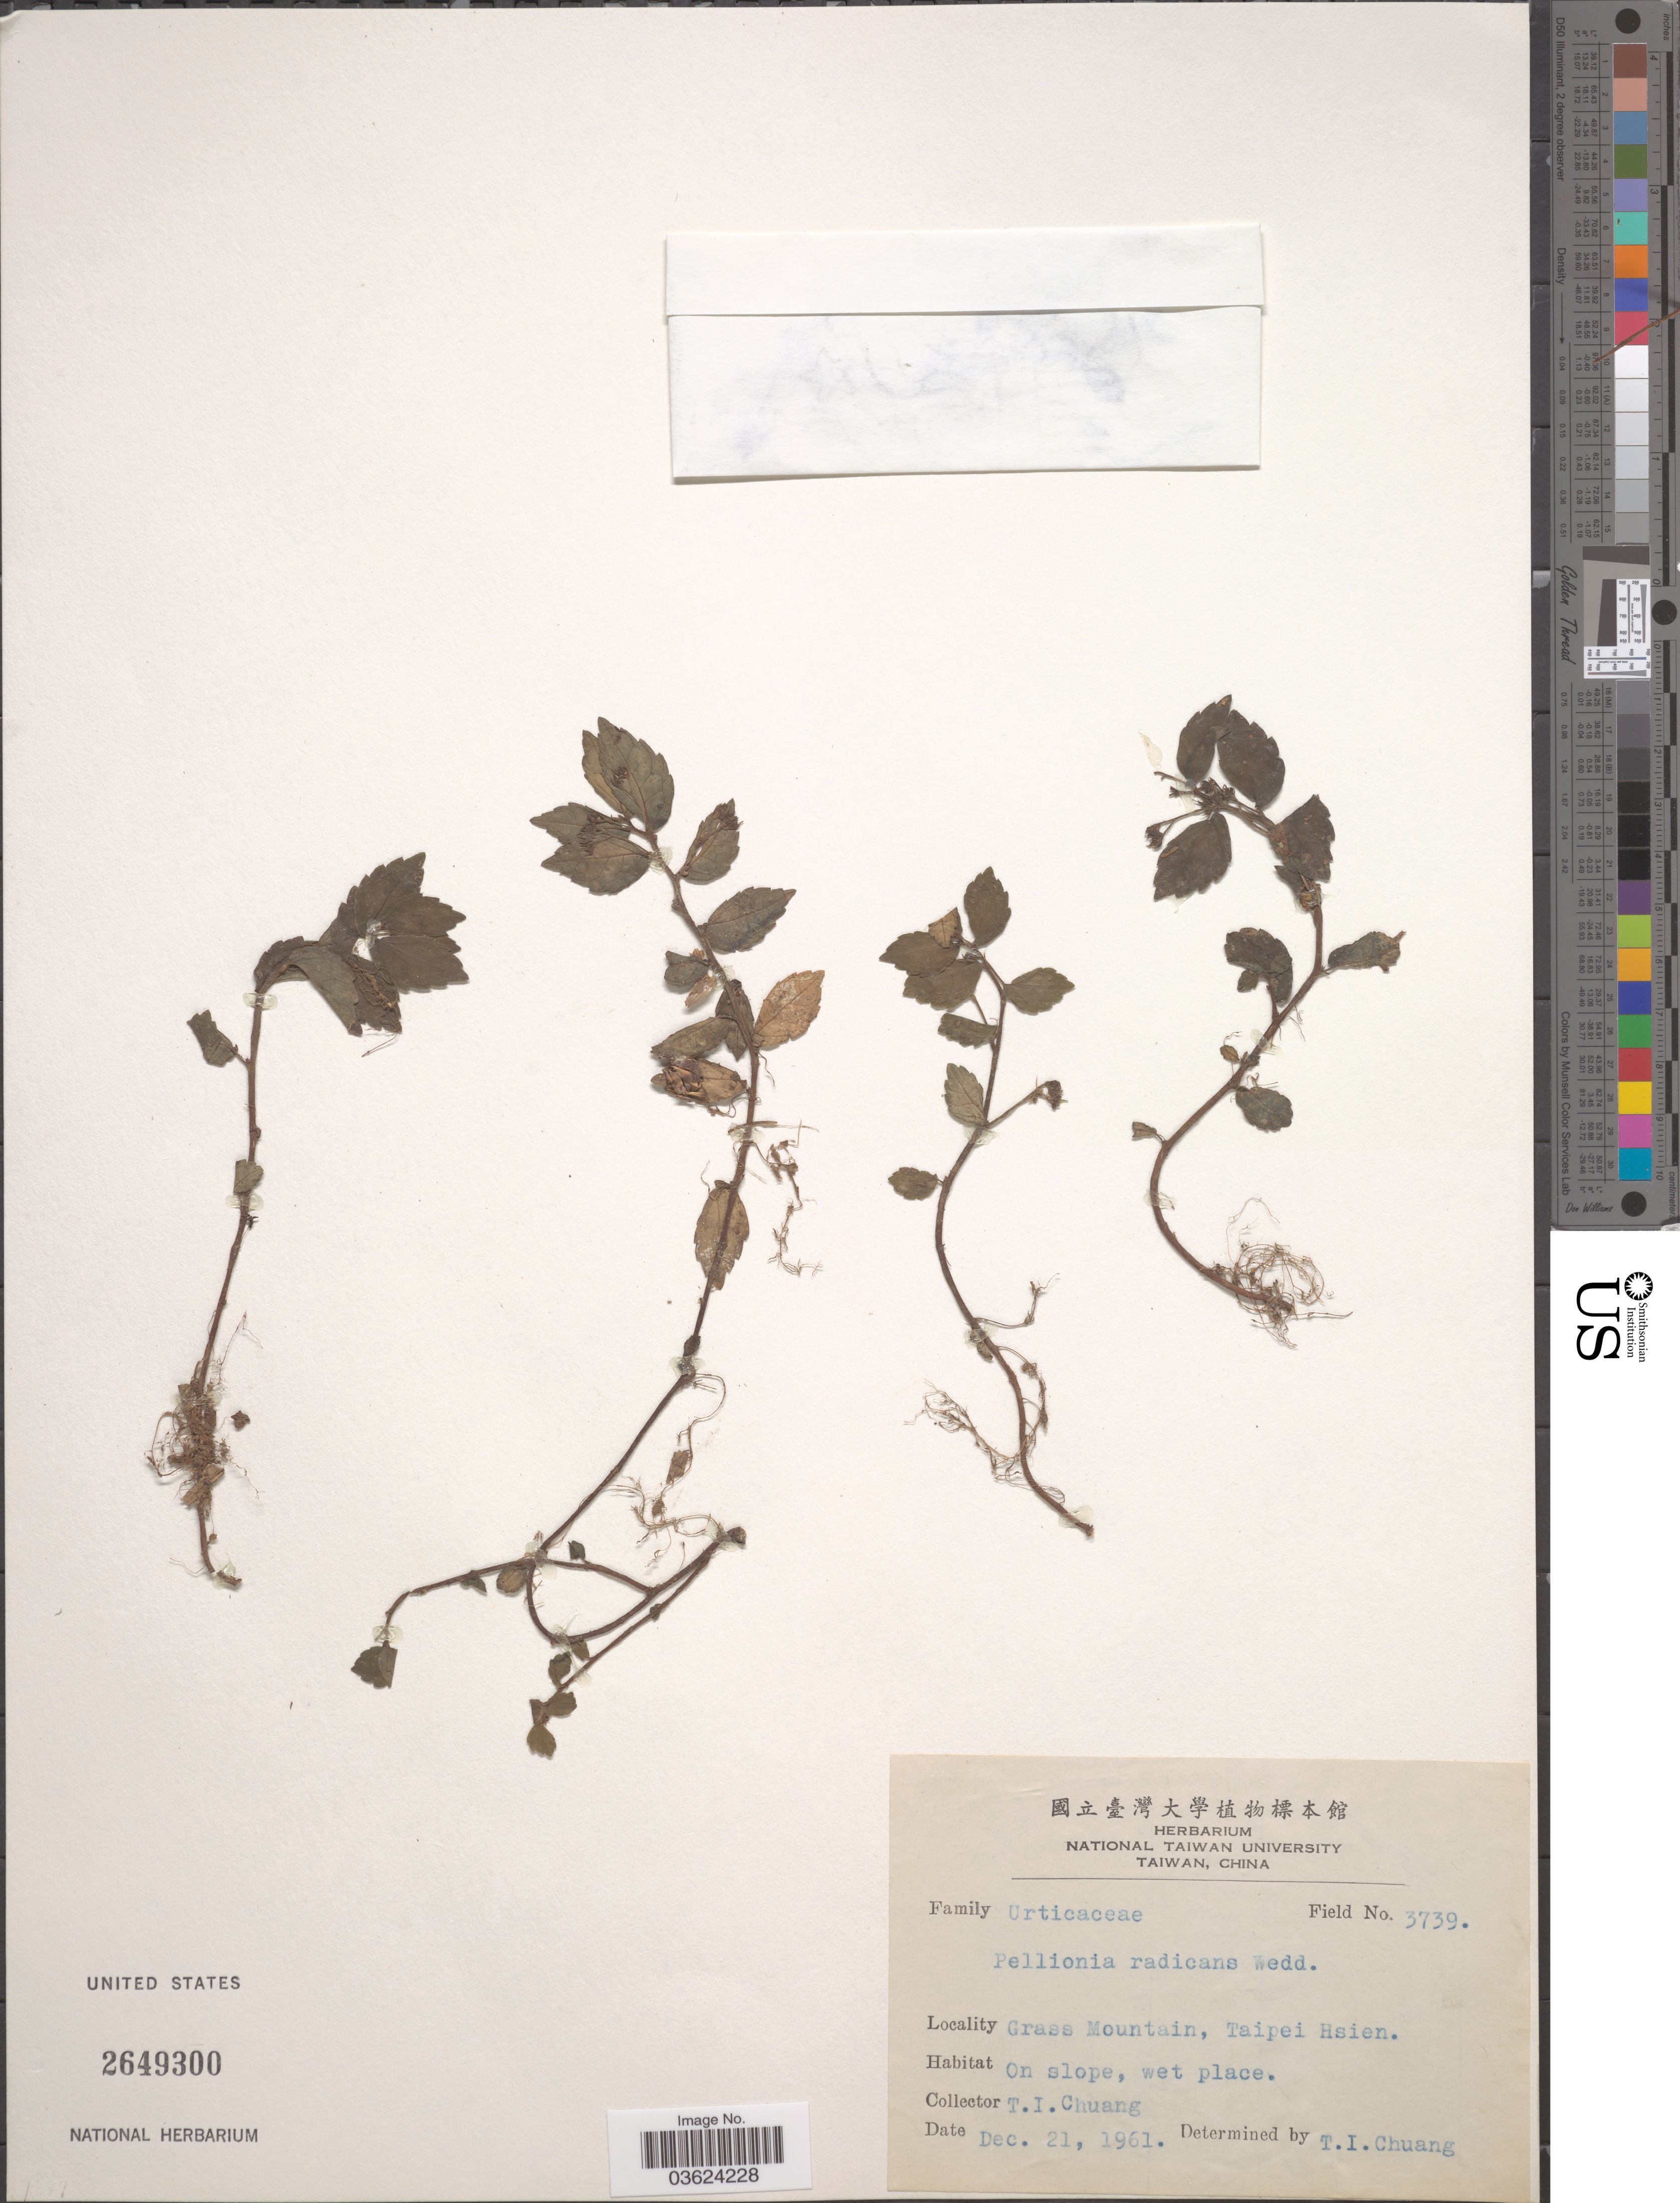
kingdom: Plantae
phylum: Tracheophyta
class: Magnoliopsida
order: Rosales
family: Urticaceae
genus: Pellionia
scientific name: Pellionia radicans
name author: (Siebold & Zucc.) Wedd.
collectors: T. Chuang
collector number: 3739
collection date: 1961-12-21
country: Taiwan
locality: Grass Mountain, Taipei Hsien.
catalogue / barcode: US 2649300